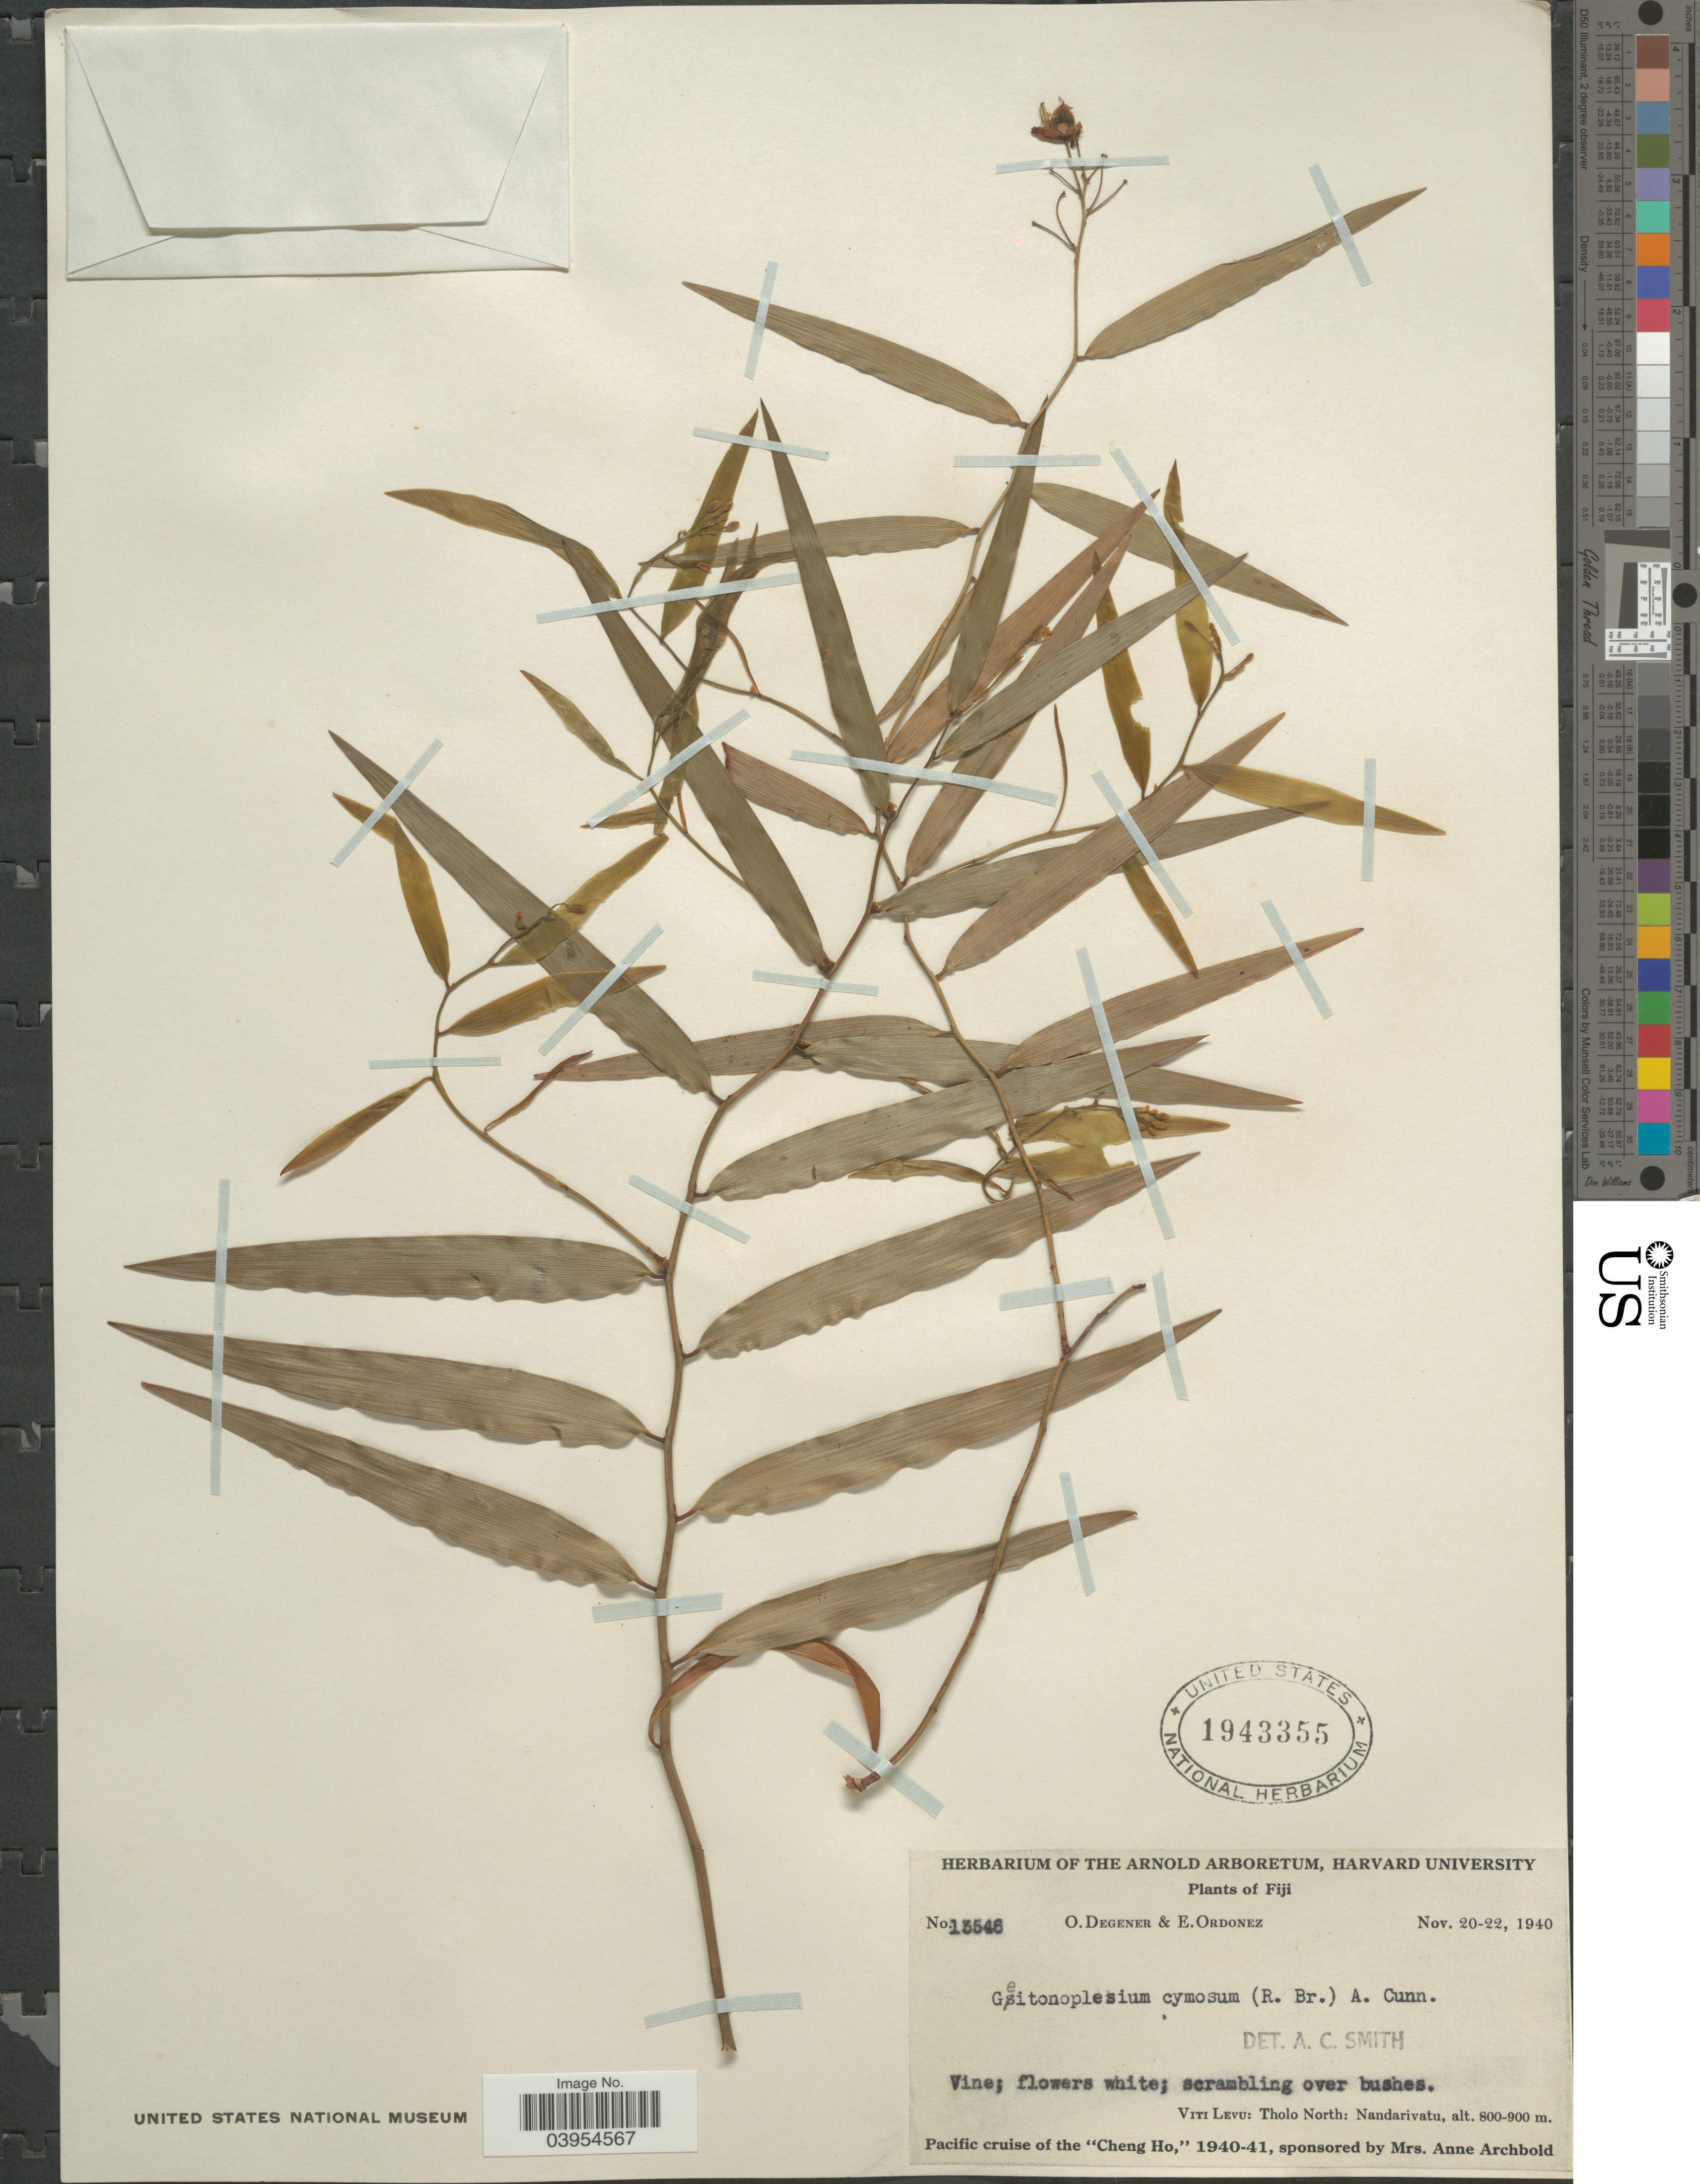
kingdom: Plantae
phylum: Tracheophyta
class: Liliopsida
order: Asparagales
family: Asphodelaceae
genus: Geitonoplesium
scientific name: Geitonoplesium cymosum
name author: (R. Br.) A. Cunn. ex Hook.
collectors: O. Degener & E. Ordonez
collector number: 13546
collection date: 1940-11-20/1940-11-22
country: Fiji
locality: Viti Levu: Tholo North: Nandarivatu.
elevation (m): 800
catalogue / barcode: US 1943355